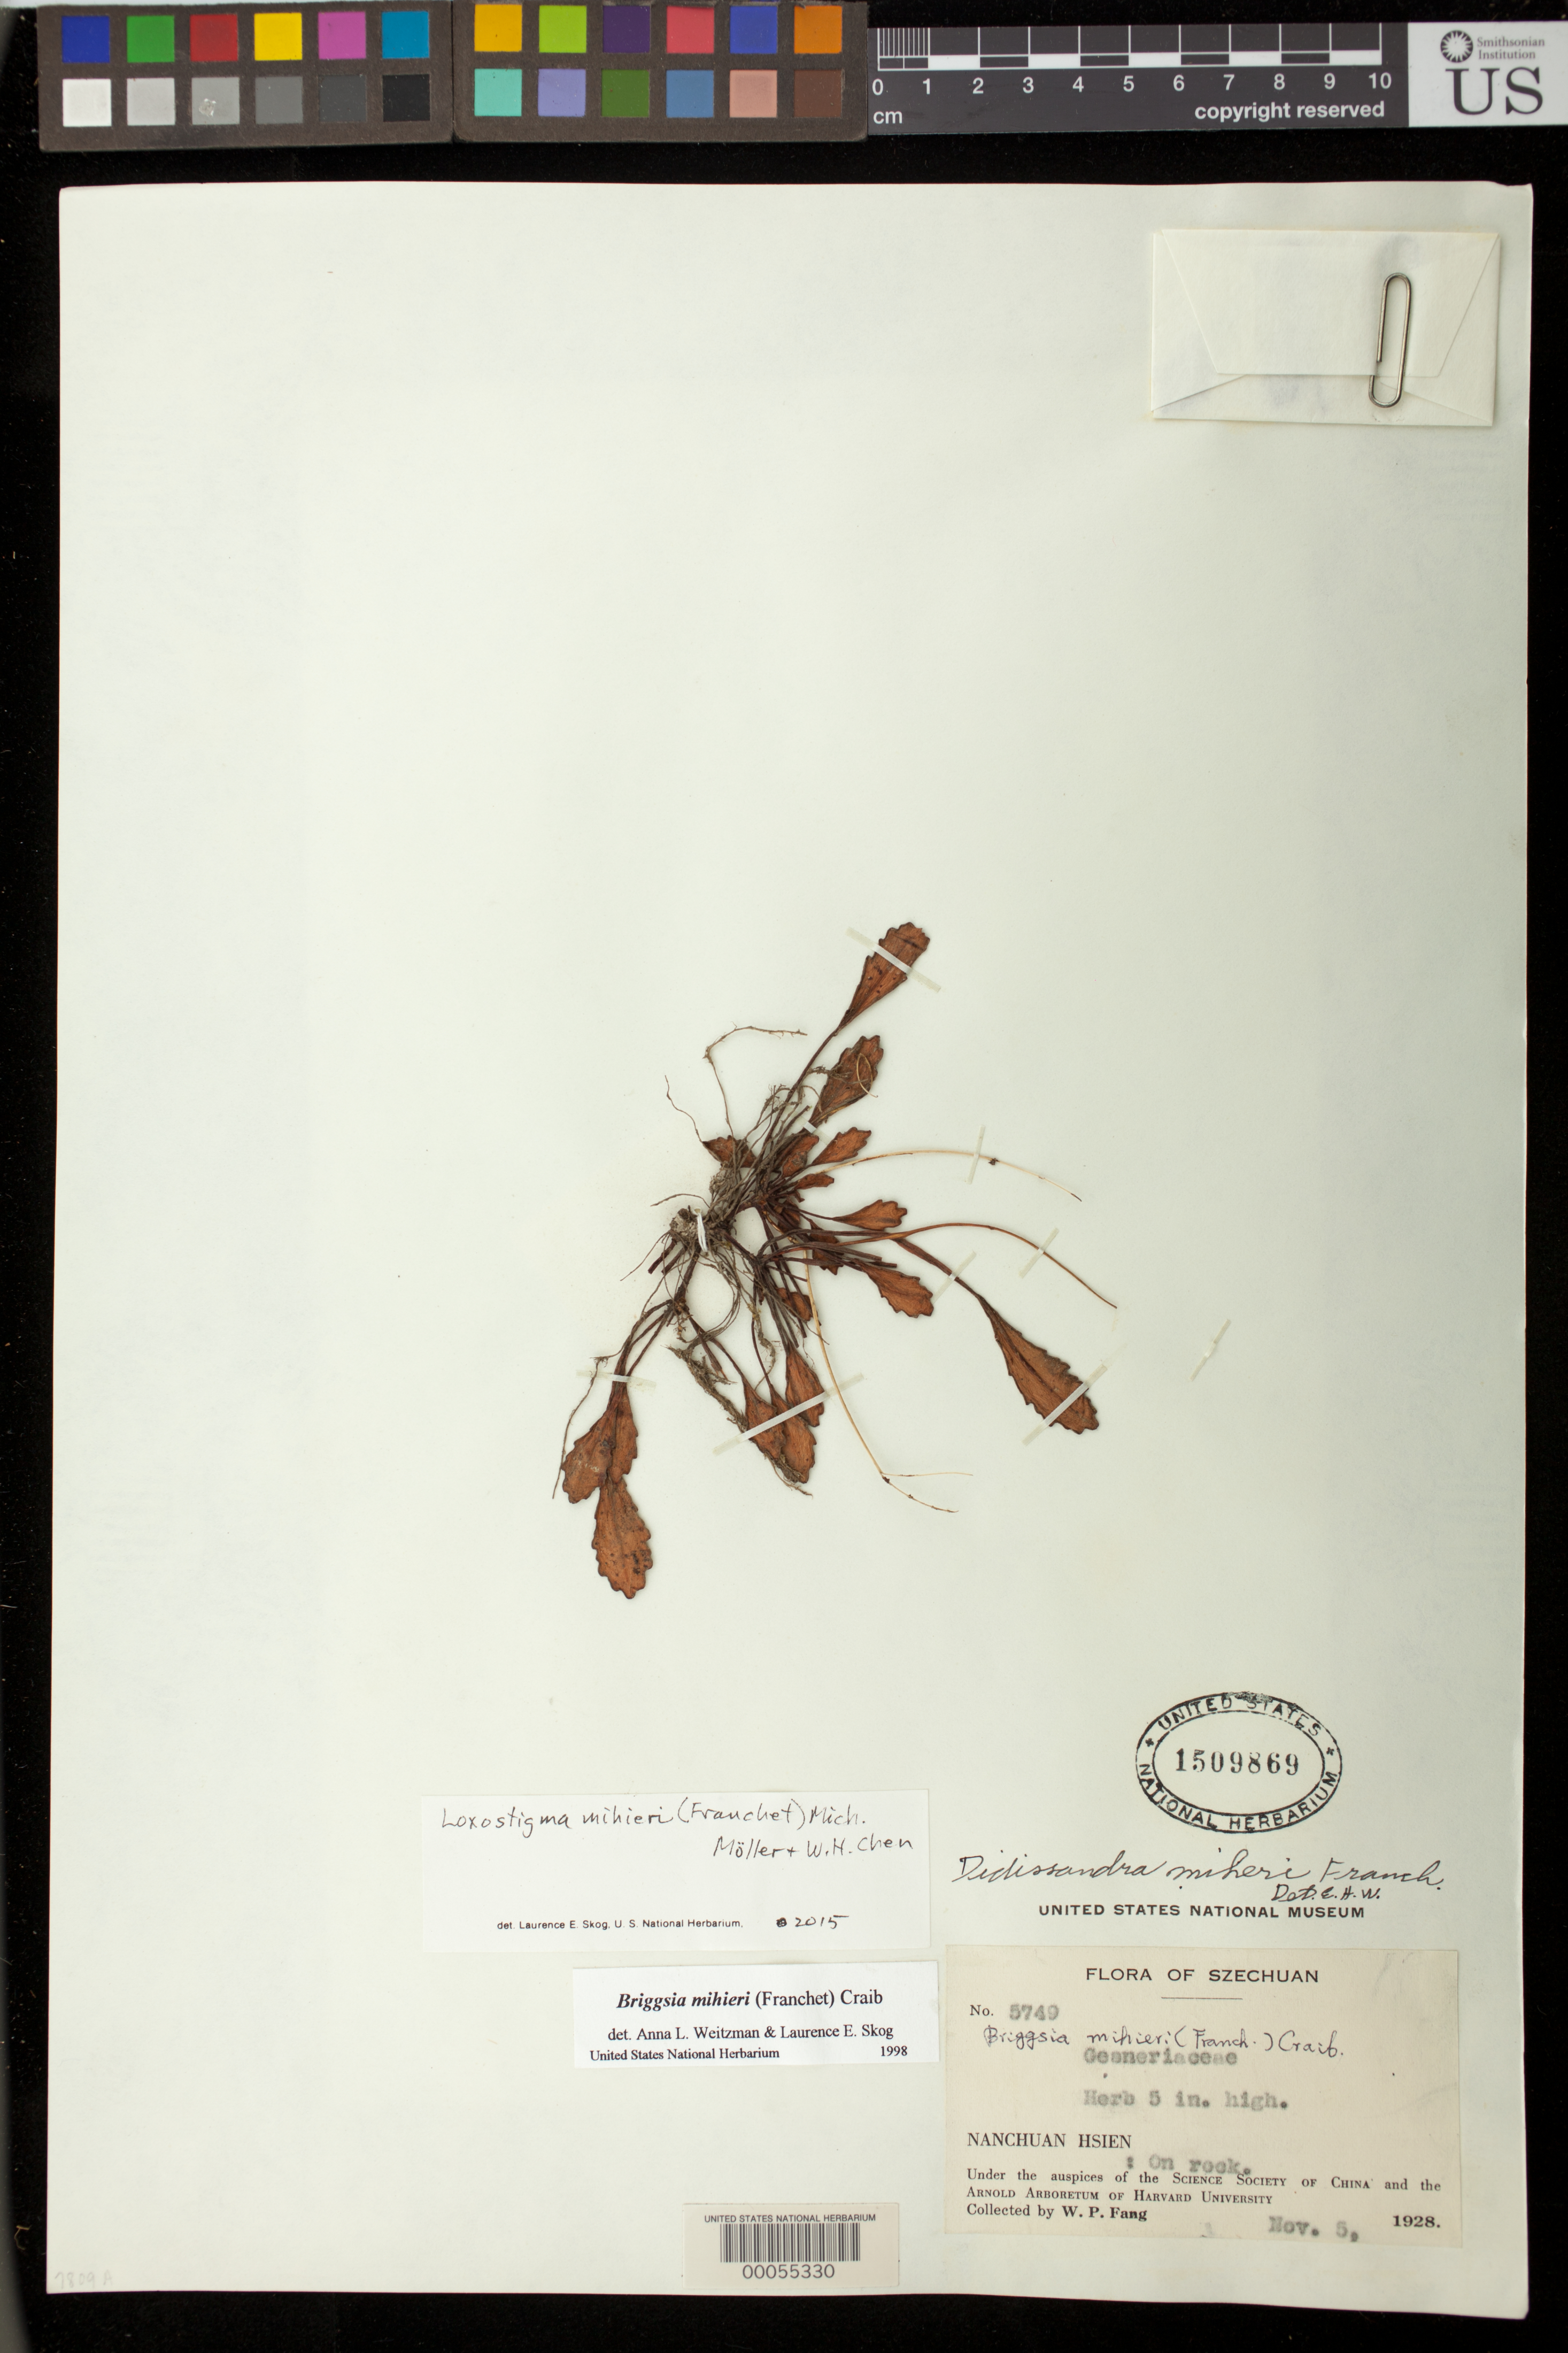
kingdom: Plantae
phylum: Tracheophyta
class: Magnoliopsida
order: Lamiales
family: Gesneriaceae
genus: Briggsia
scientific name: Briggsia mihieri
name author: (Franch.) Craib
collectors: W. P. Fang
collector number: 5749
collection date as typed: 05 Nov 1928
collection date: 1928-11-05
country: China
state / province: Sichuan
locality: Nanchuan hsien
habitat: On rock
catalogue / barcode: US 1509869